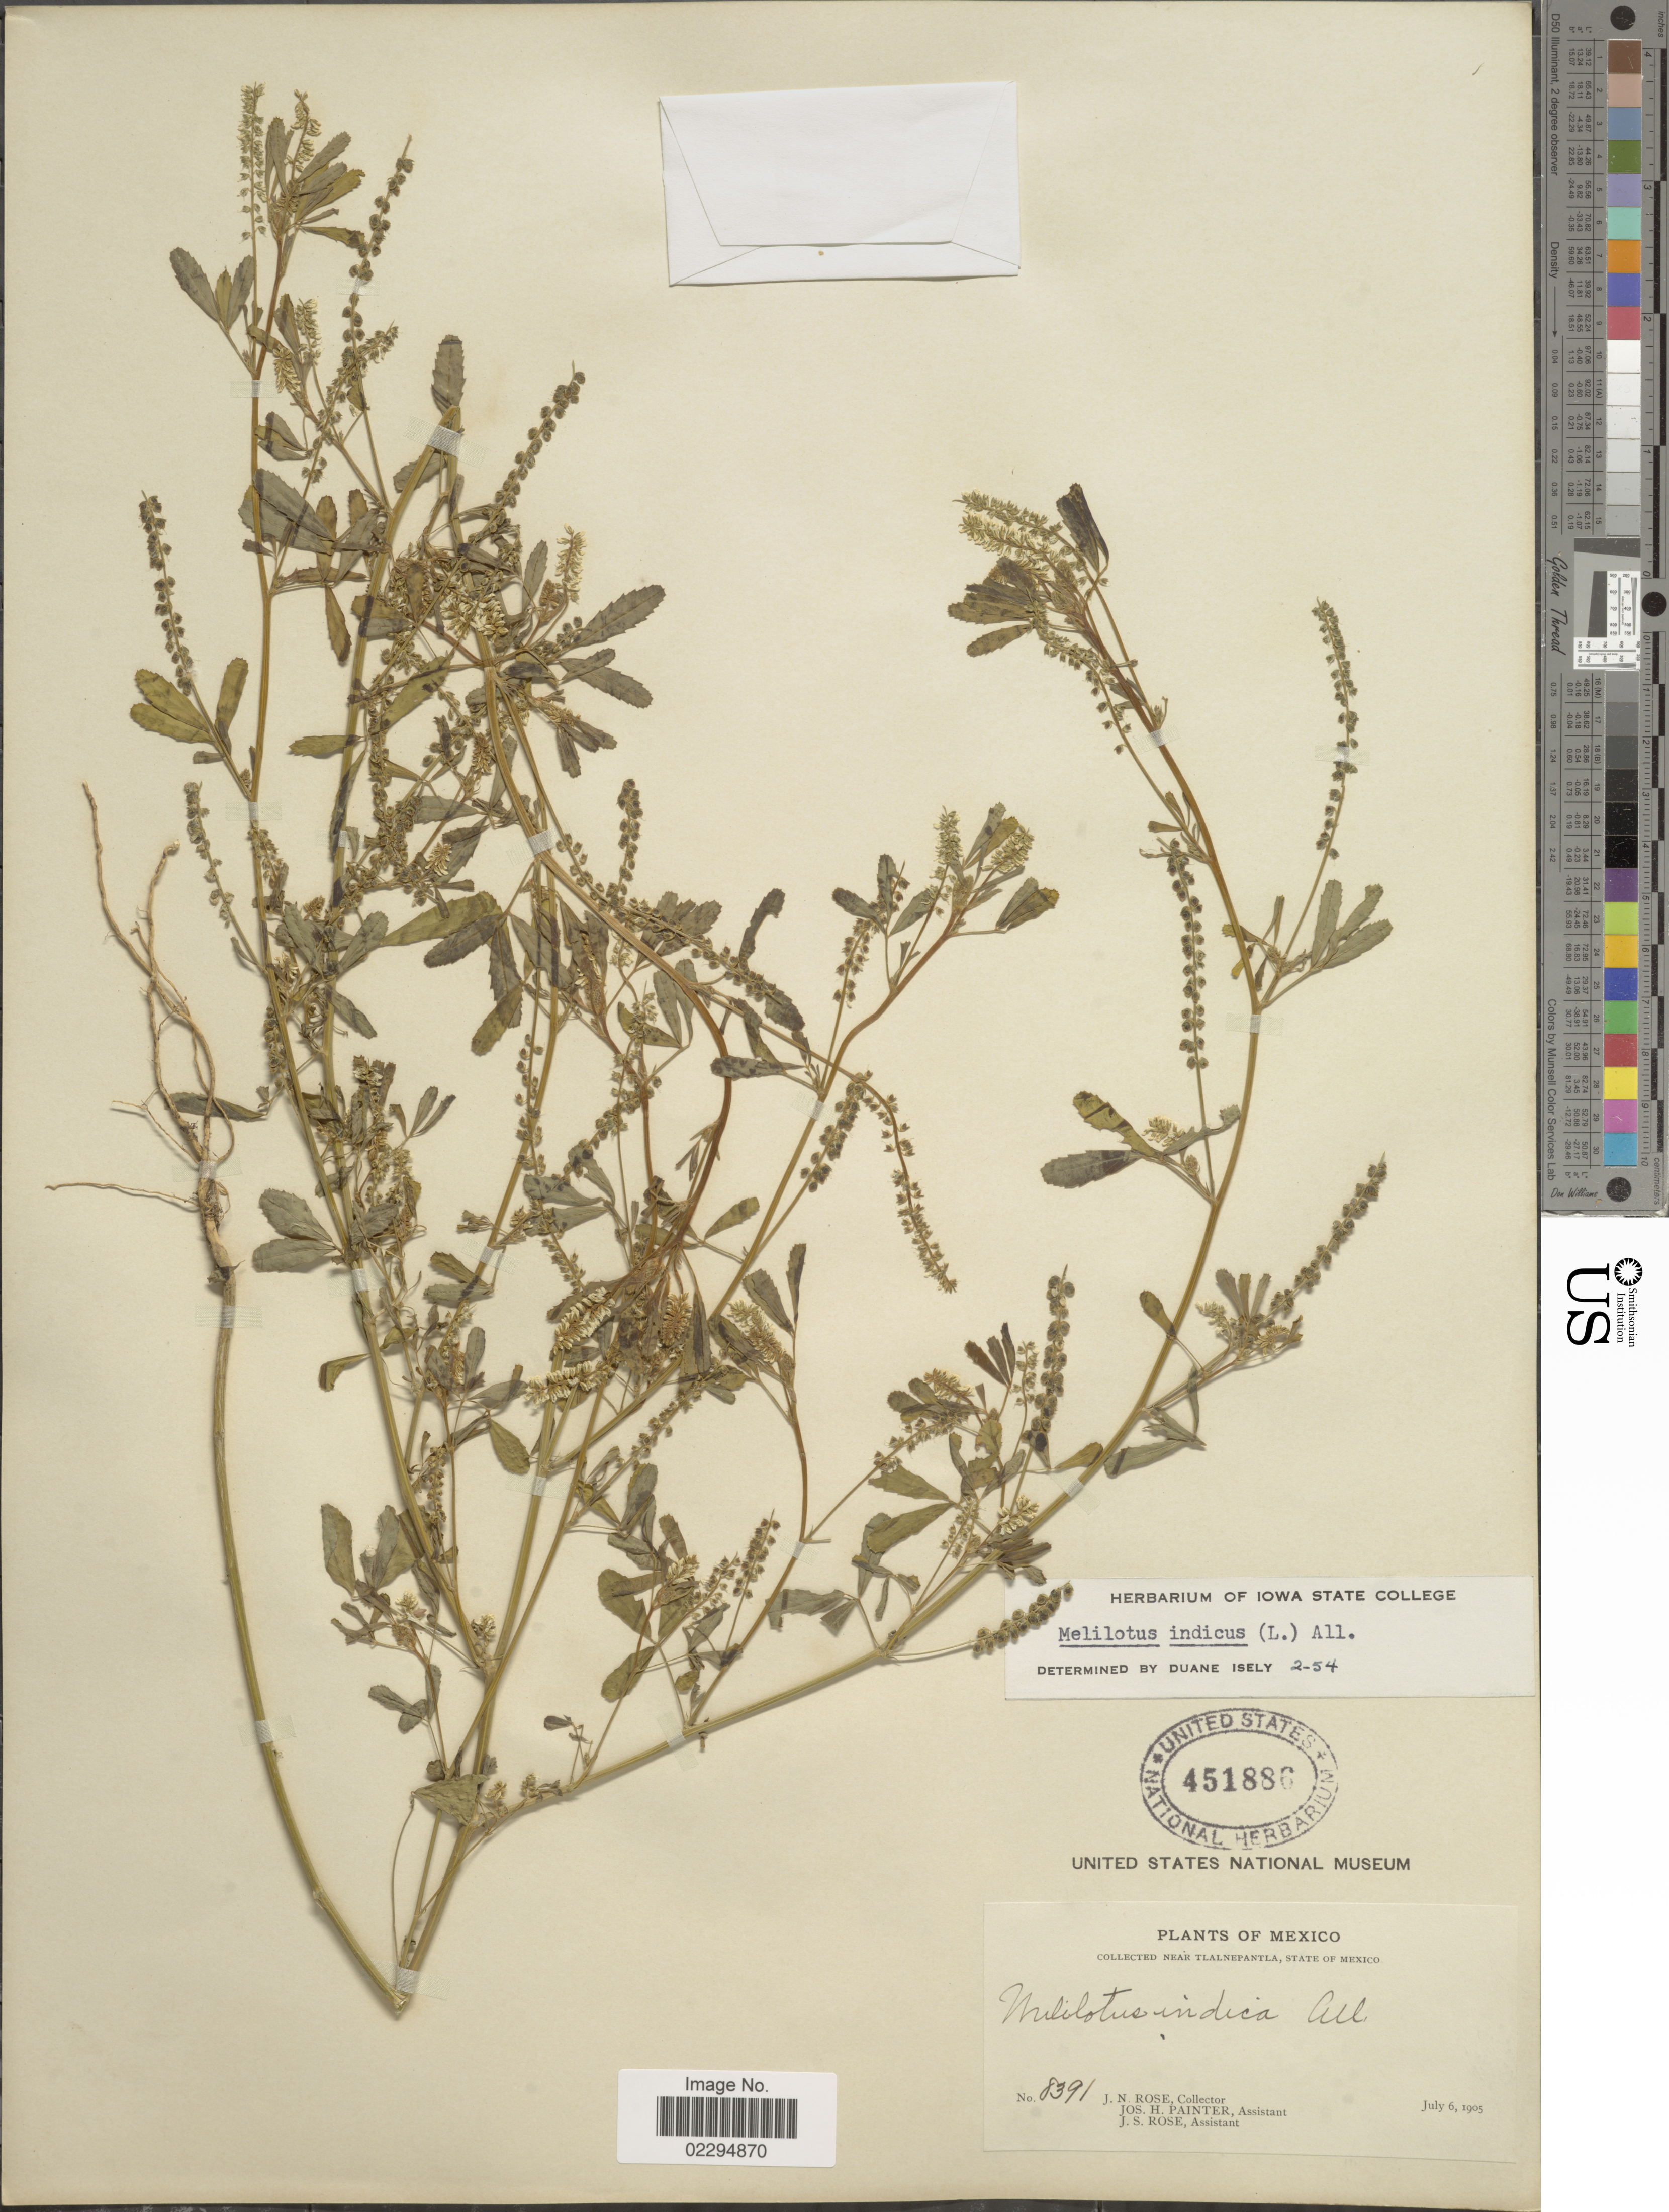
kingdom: Plantae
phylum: Tracheophyta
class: Magnoliopsida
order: Fabales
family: Fabaceae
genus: Melilotus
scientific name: Melilotus indicus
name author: (L.) All.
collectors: J. N. Rose, J. H. Painter & J. S. Rose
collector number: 8391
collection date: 1905-07-06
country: Mexico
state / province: México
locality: Near Tlalnepantla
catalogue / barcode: US 451886